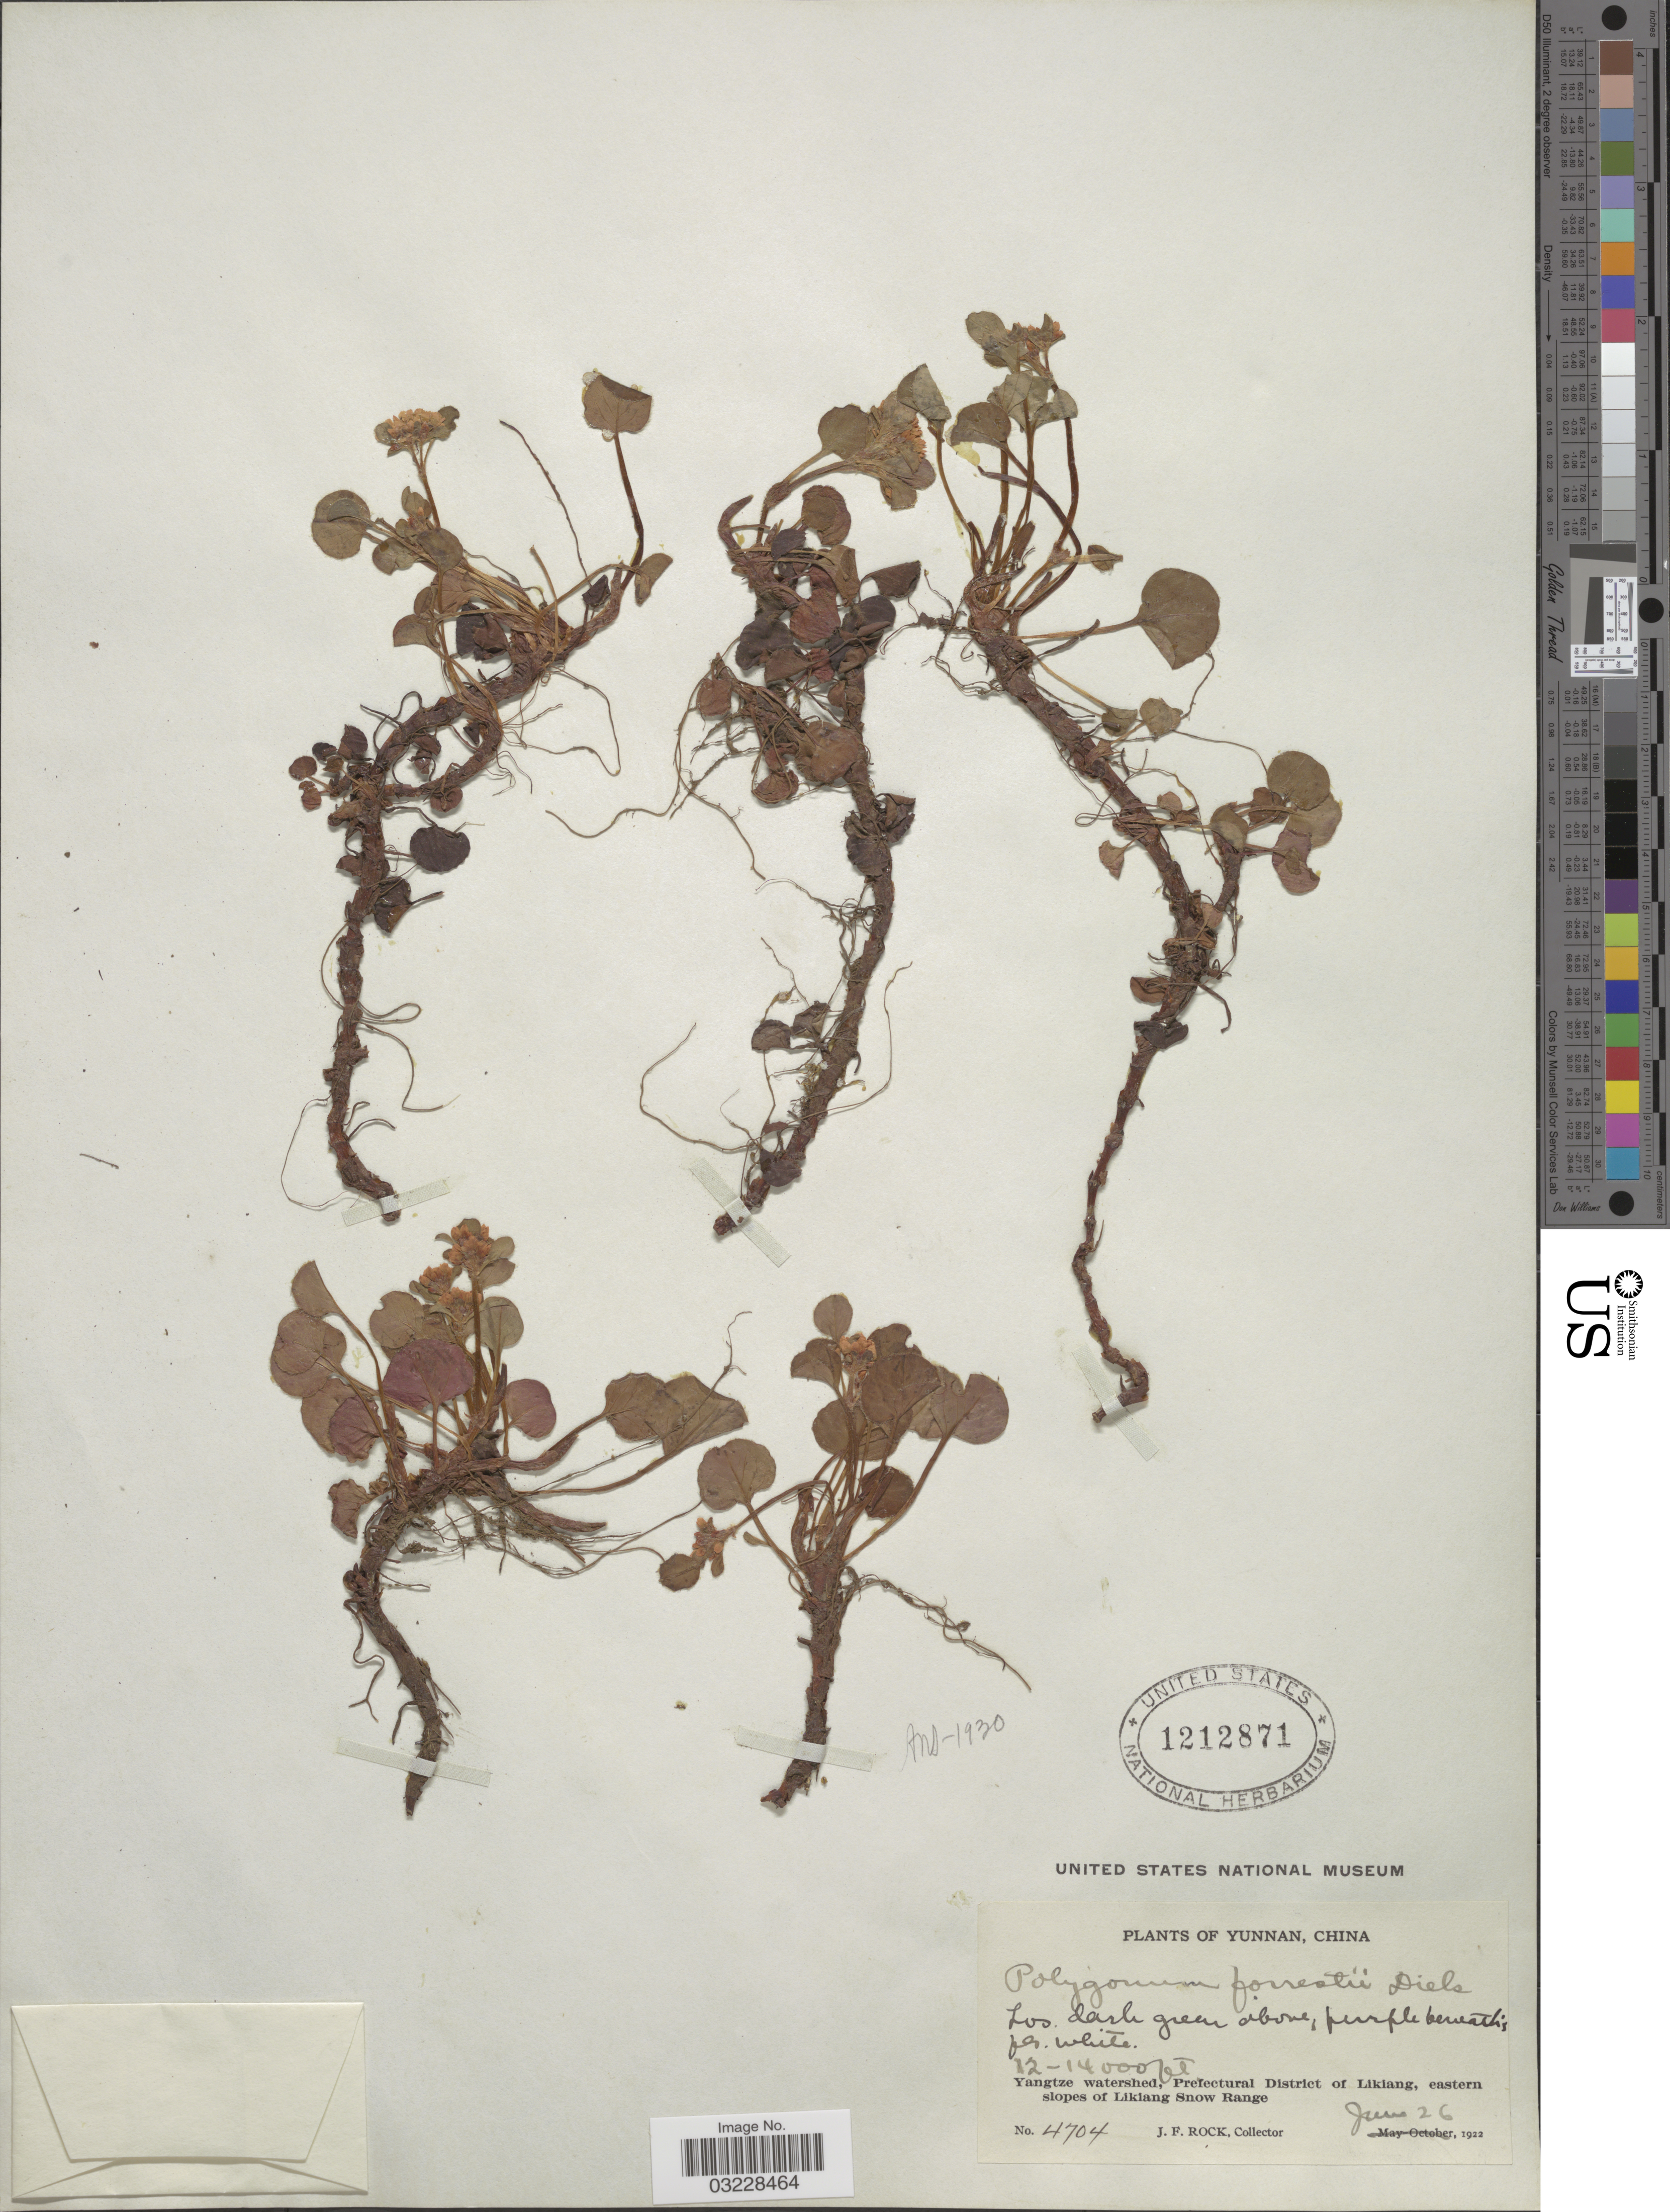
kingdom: Plantae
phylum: Tracheophyta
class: Magnoliopsida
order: Caryophyllales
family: Polygonaceae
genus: Koenigia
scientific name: Koenigia forrestii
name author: (Diels) T.M. Schust. & Měsíček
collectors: J. Rock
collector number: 4704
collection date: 1922-06-26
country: China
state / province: Yunnan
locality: Yangtze watershed, Prefectural District of Likiang, eastern slopes of Likiang Snow Range.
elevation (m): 3658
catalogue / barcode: US 1212871